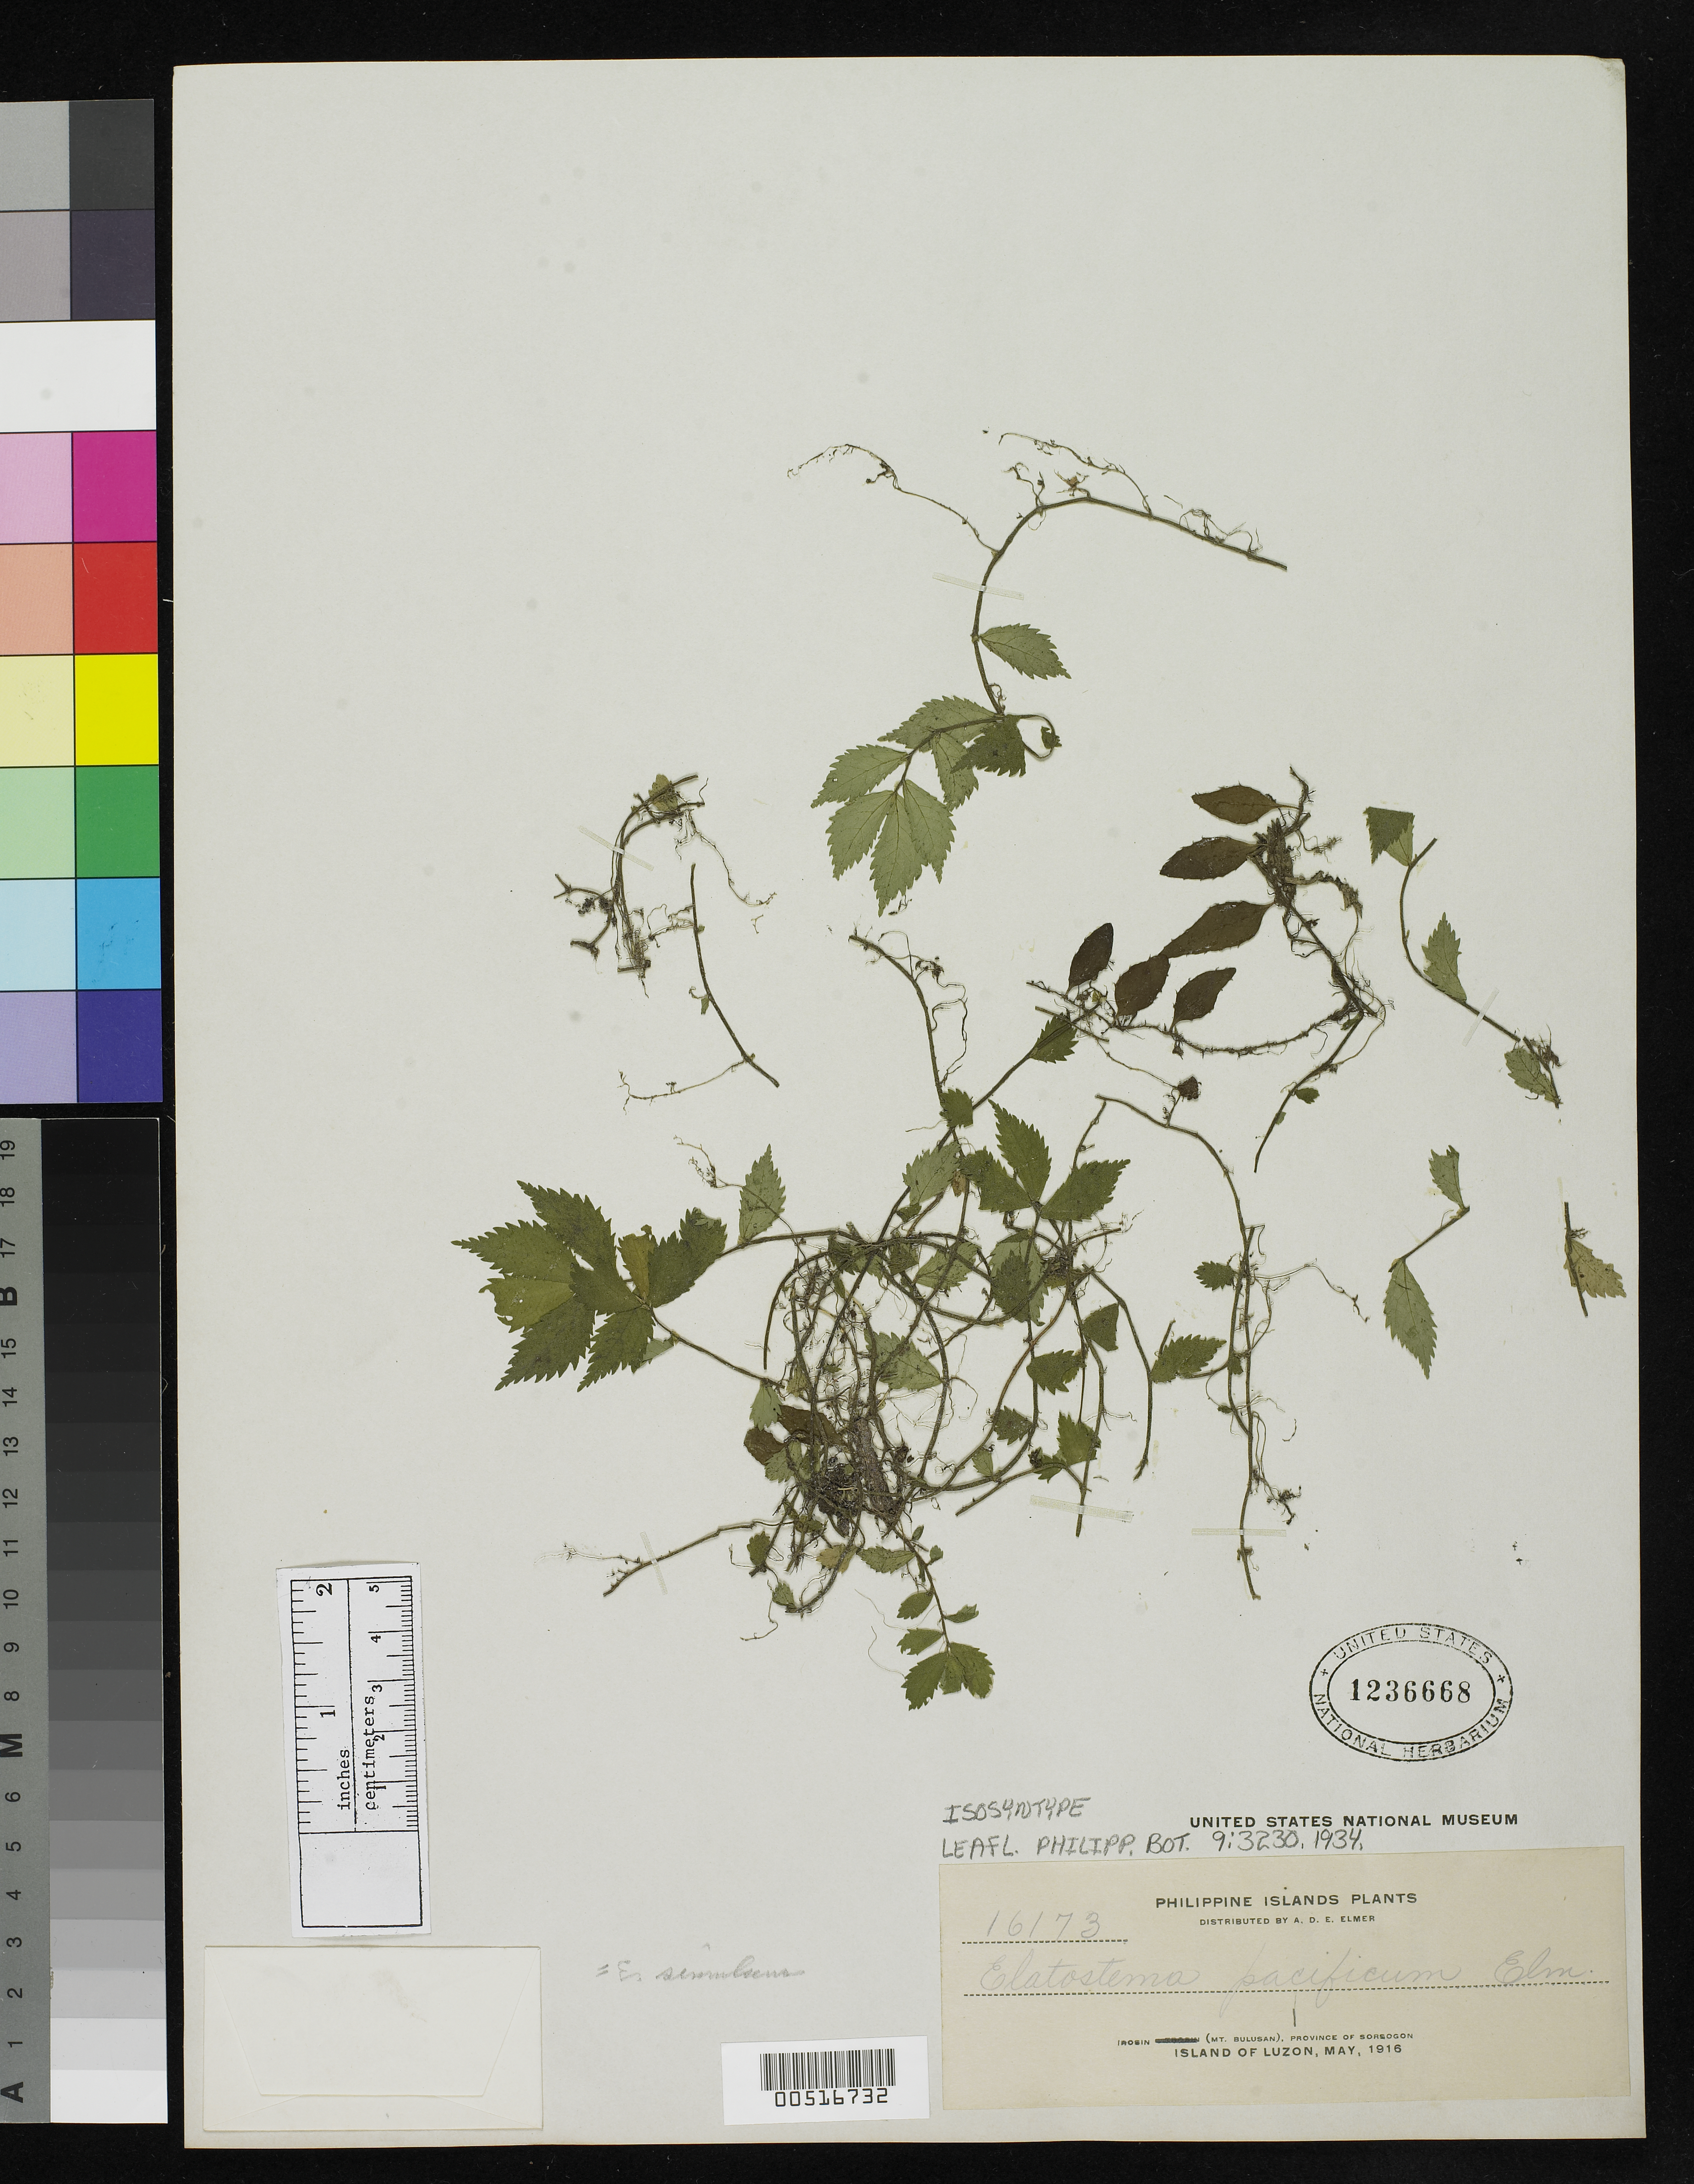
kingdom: Plantae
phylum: Tracheophyta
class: Magnoliopsida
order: Rosales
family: Urticaceae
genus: Elatostema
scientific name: Elatostema pacificum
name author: Elmer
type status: Isosyntype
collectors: A. D. E. Elmer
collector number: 16173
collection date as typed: May 1916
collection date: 1916-05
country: Philippines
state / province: Bicol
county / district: Sorsogon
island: Luzon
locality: Irosin (Mt. Bulusan).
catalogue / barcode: US 1236668